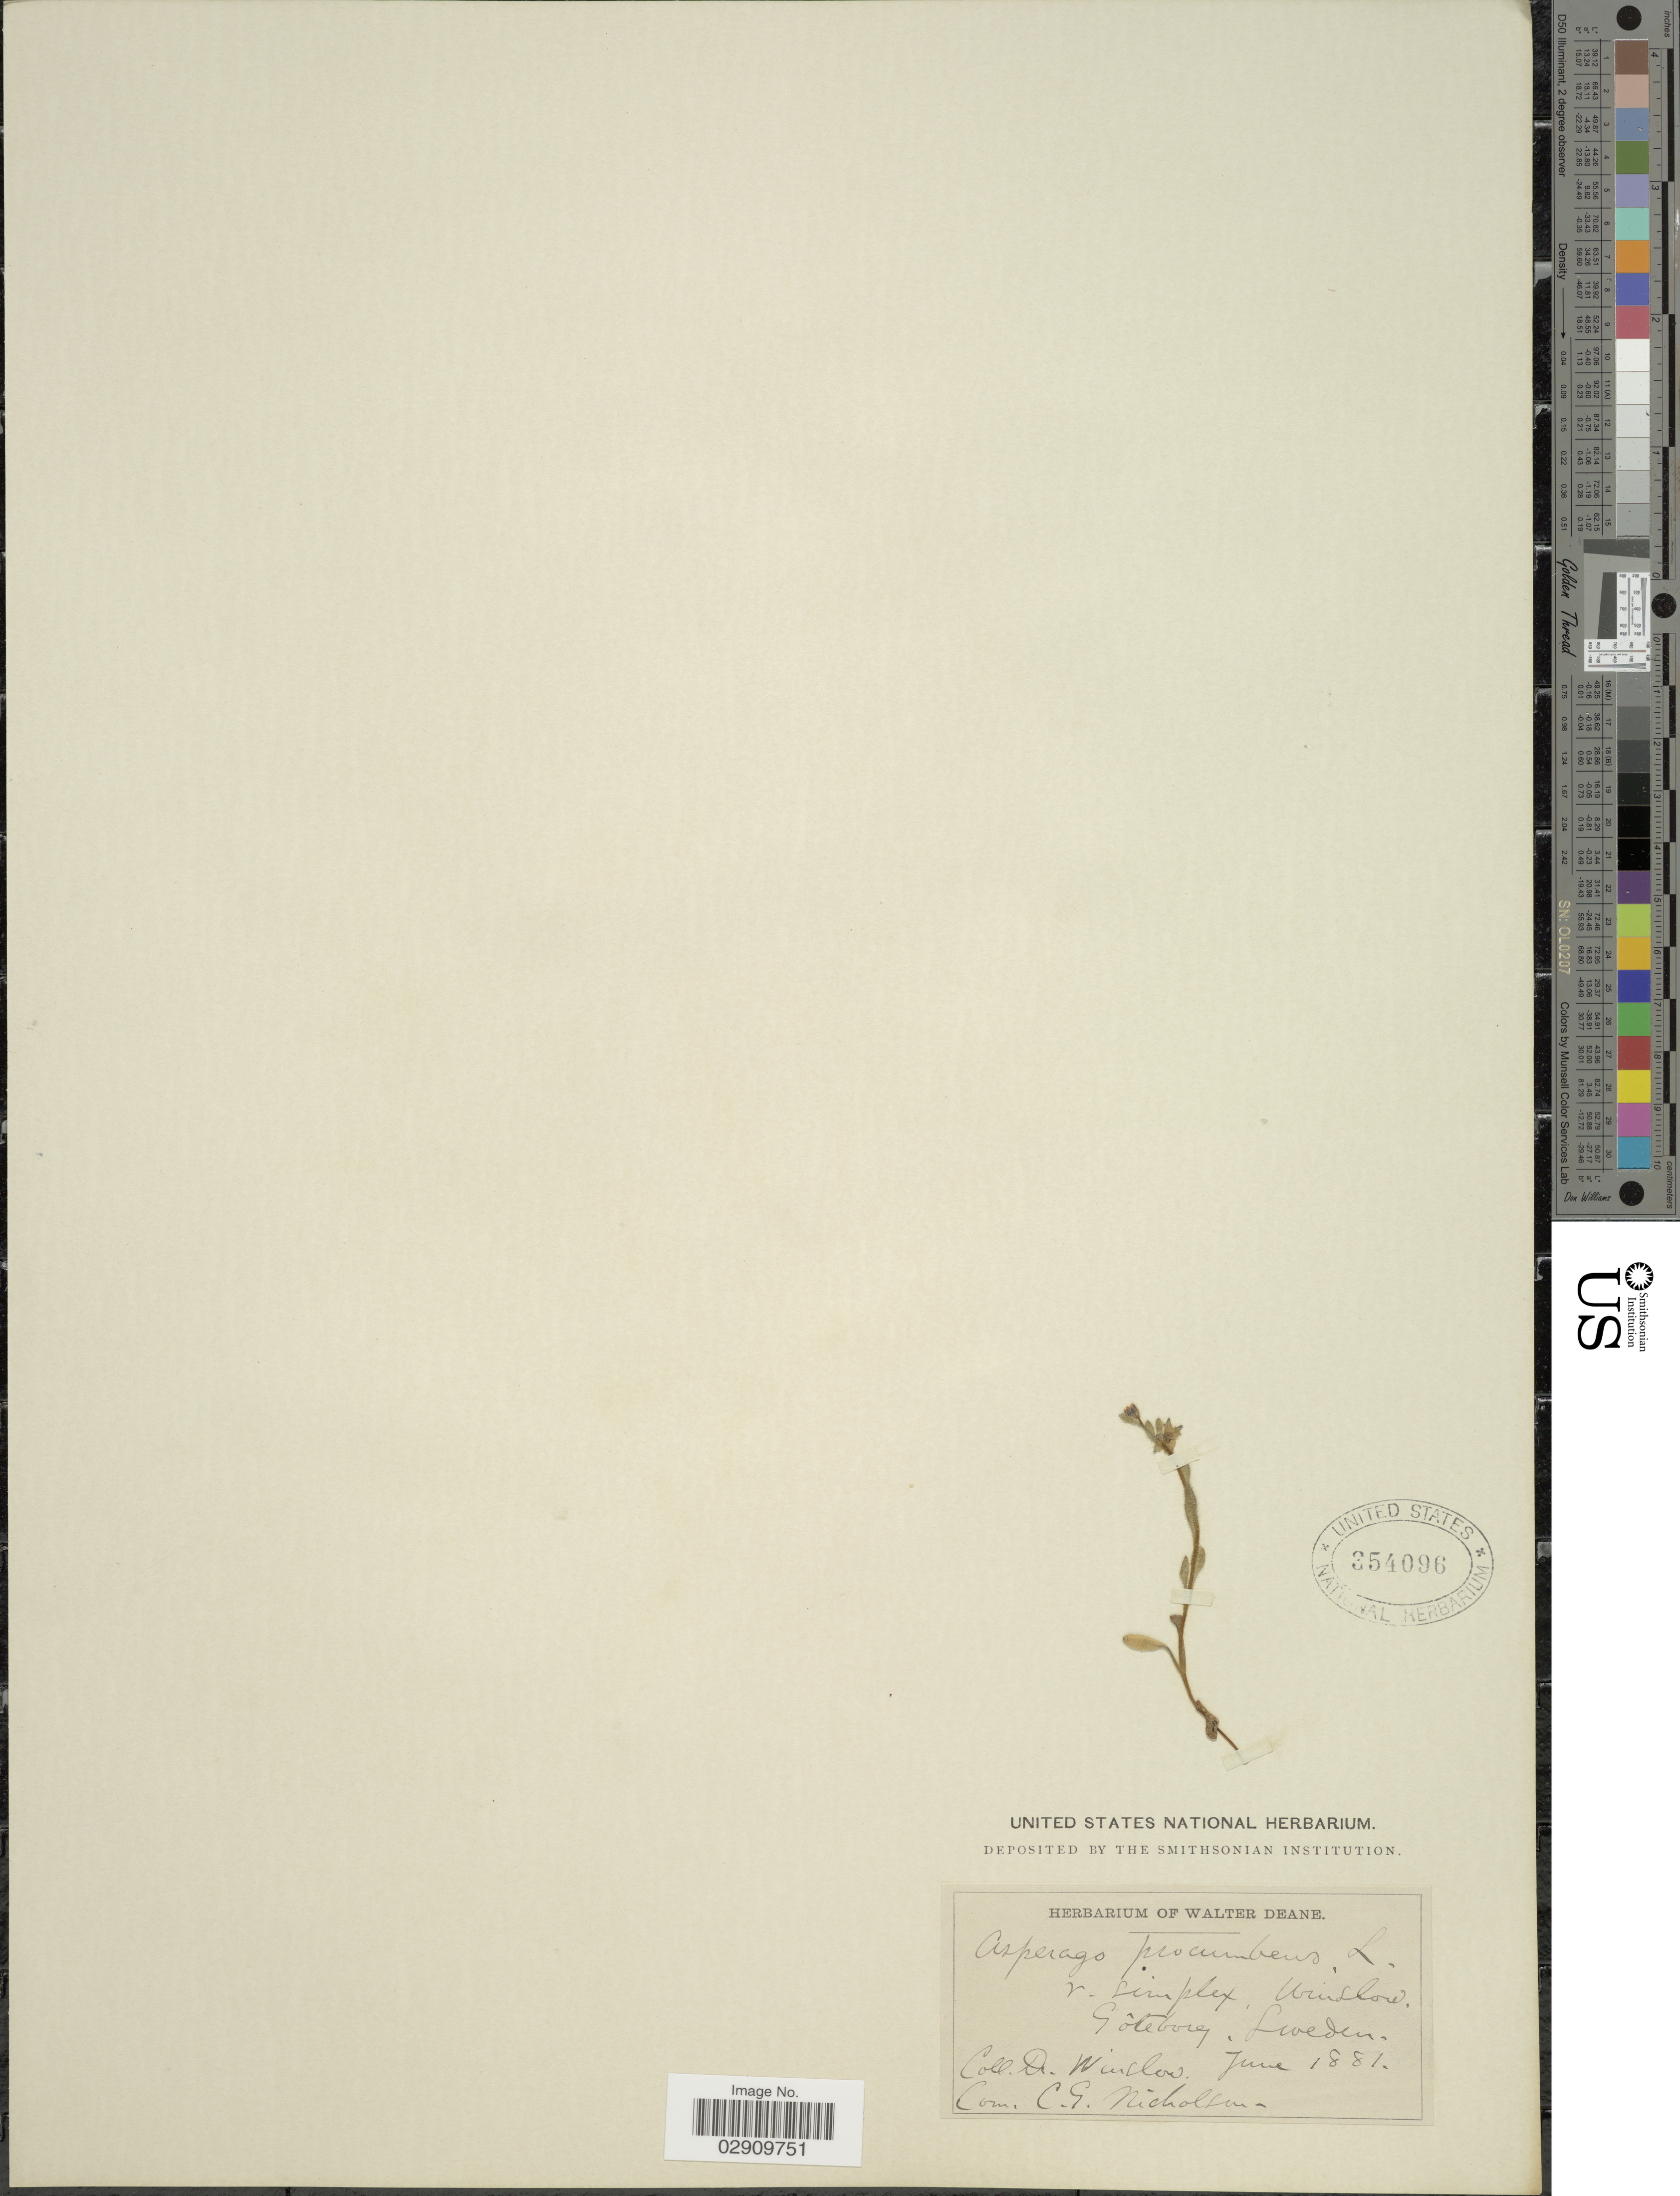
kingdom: Plantae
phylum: Tracheophyta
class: Magnoliopsida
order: Boraginales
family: Boraginaceae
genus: Asperugo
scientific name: Asperugo procumbens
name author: L.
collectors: Winslow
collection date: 1881-06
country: Sweden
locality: Gôteborg.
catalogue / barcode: US 354096